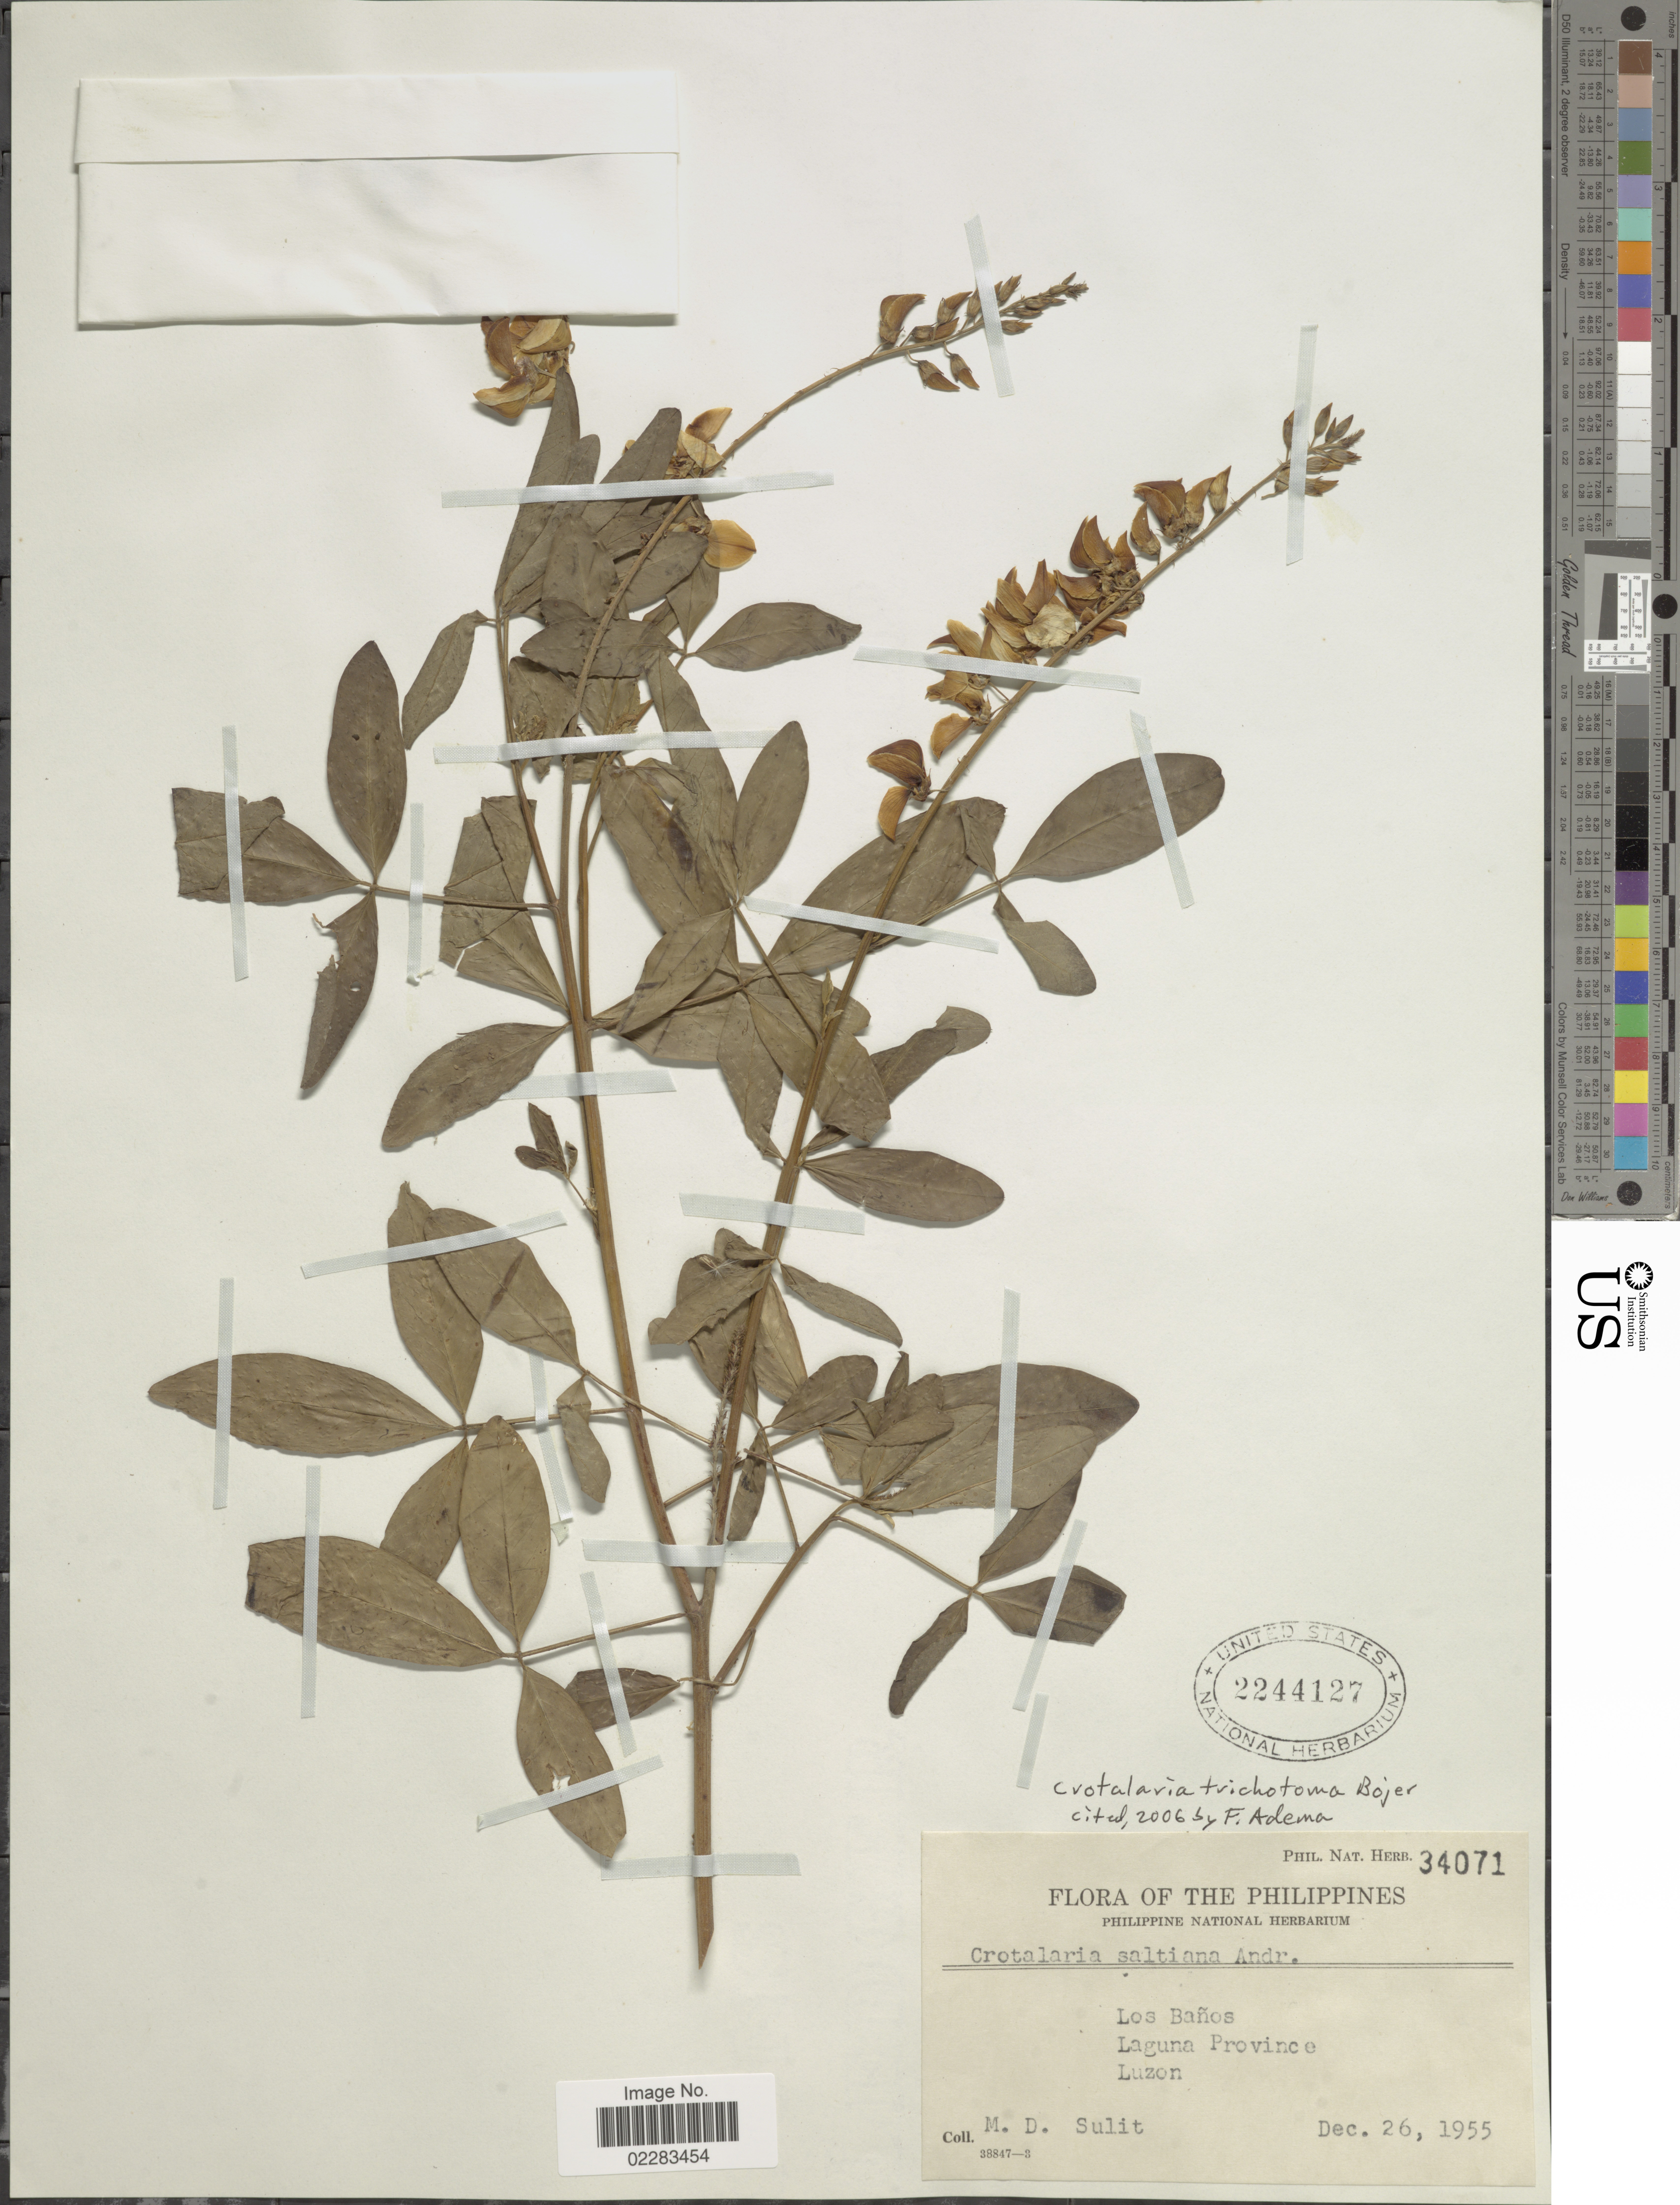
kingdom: Plantae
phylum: Tracheophyta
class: Magnoliopsida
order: Fabales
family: Fabaceae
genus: Crotalaria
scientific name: Crotalaria trichotoma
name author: Bojer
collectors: M. Sulit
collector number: Phil Nat Herb 34071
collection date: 1955-12-26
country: Philippines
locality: Los Baños, Laguna Province, Luzon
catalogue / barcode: US 2244127